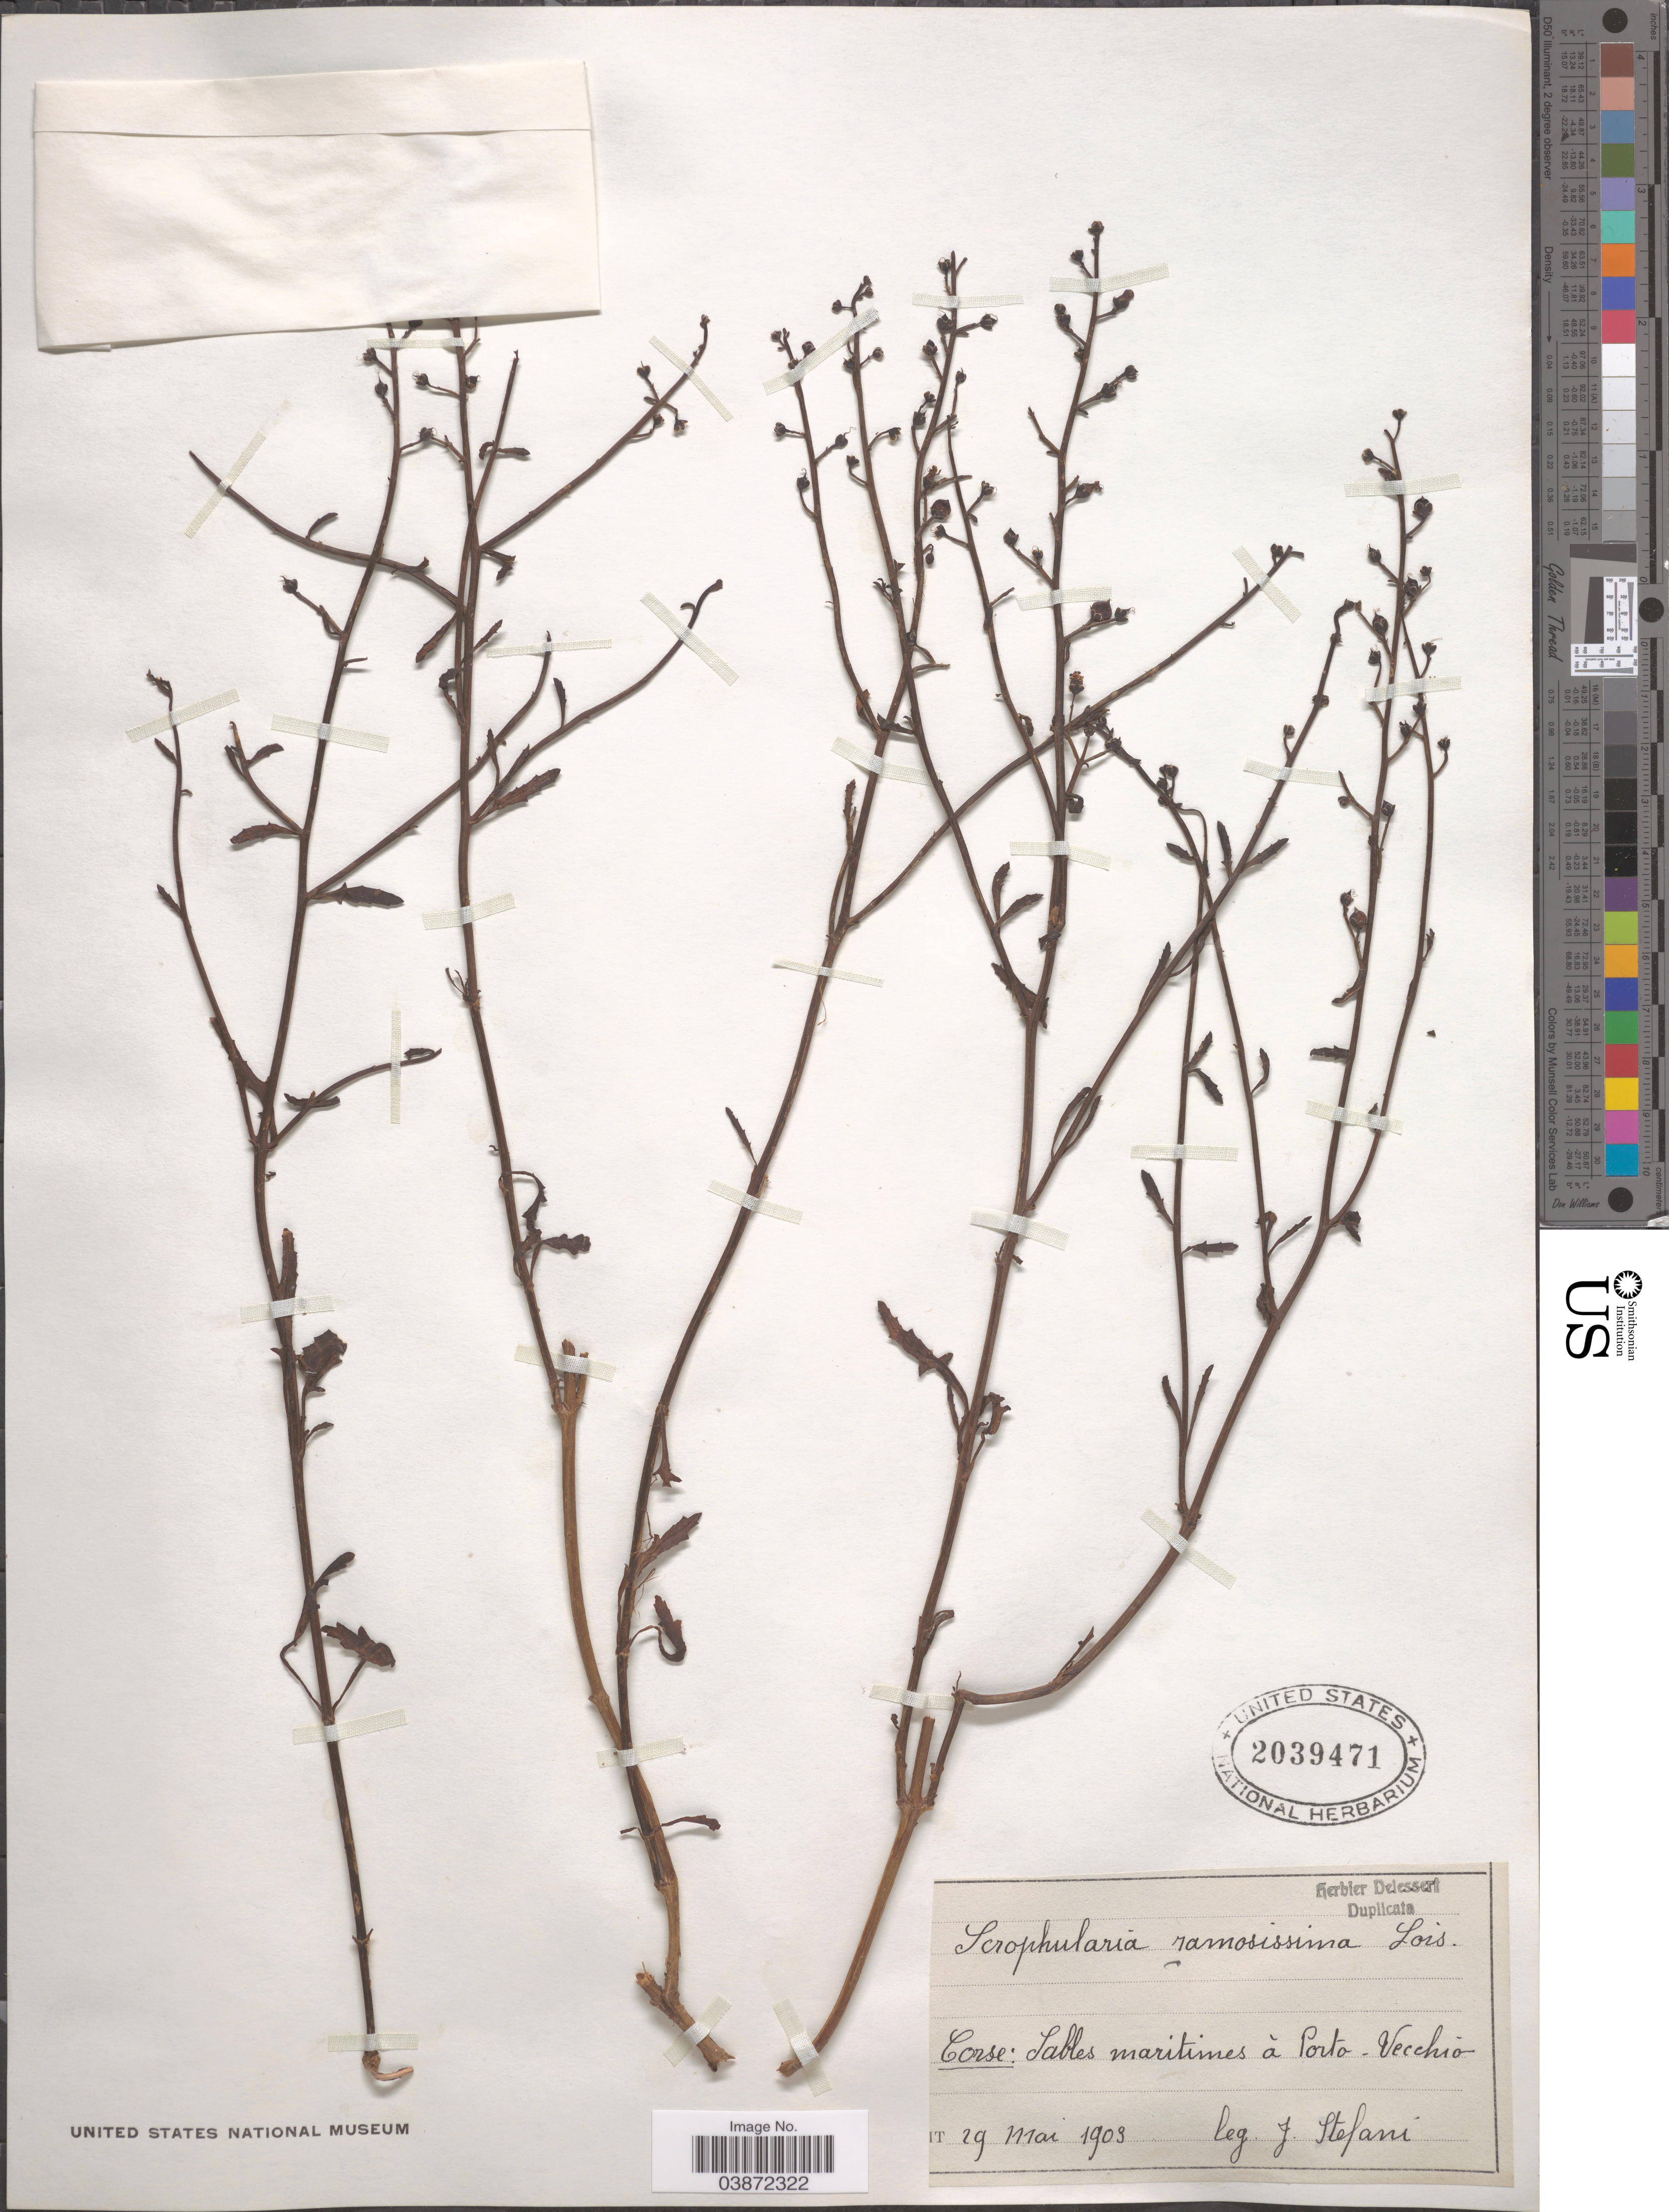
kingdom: Plantae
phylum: Tracheophyta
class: Magnoliopsida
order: Lamiales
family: Scrophulariaceae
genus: Scrophularia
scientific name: Scrophularia ramosissima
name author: Loisel.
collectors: J. Stefani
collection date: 1903-05-29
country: France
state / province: Corsica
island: Corse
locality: Corse. Sables maritimes à Porto-Vecchio.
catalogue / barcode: US 2039471